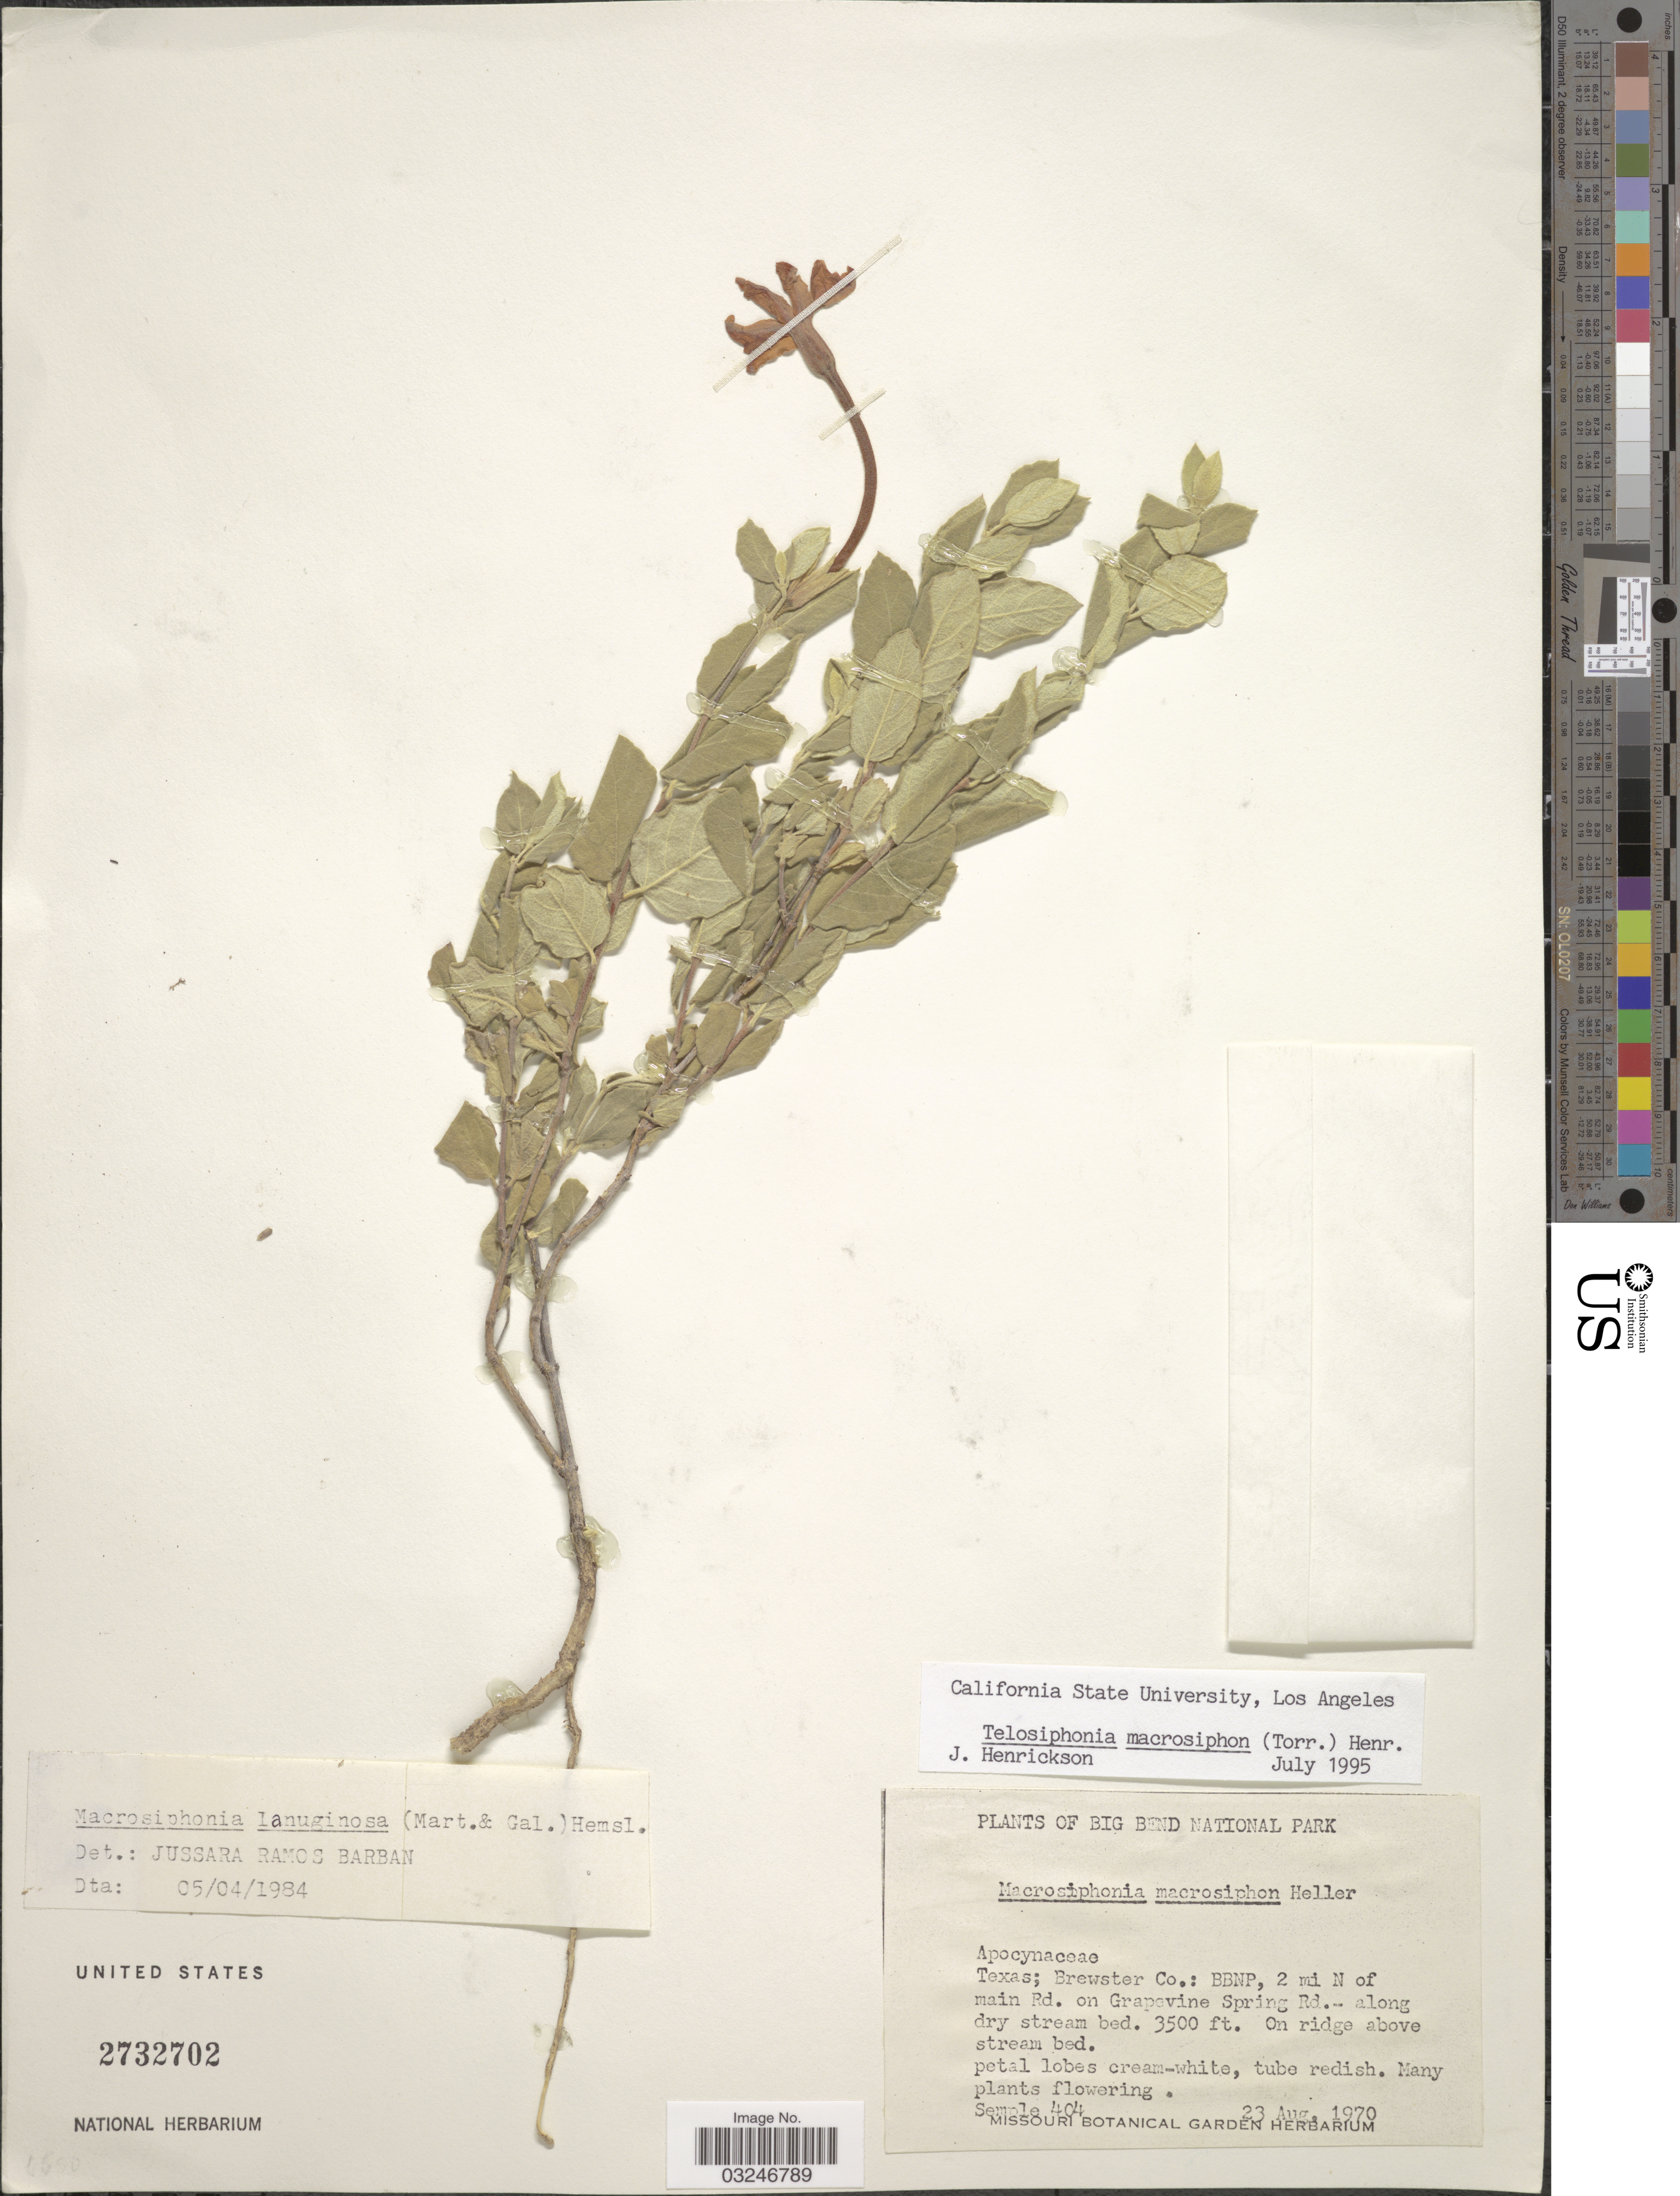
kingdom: Plantae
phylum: Tracheophyta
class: Magnoliopsida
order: Gentianales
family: Apocynaceae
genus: Telosiphonia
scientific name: Telosiphonia macrosiphon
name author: (Torr.) Henrickson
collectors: Semple, --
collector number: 404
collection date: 1970-08-23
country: United States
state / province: Texas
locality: Big Bend National Park. Brewster Co.: BBNP, 2 mi N of main Rd. on Grapevine Spring Rd.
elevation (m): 1067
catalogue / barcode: US 2732702